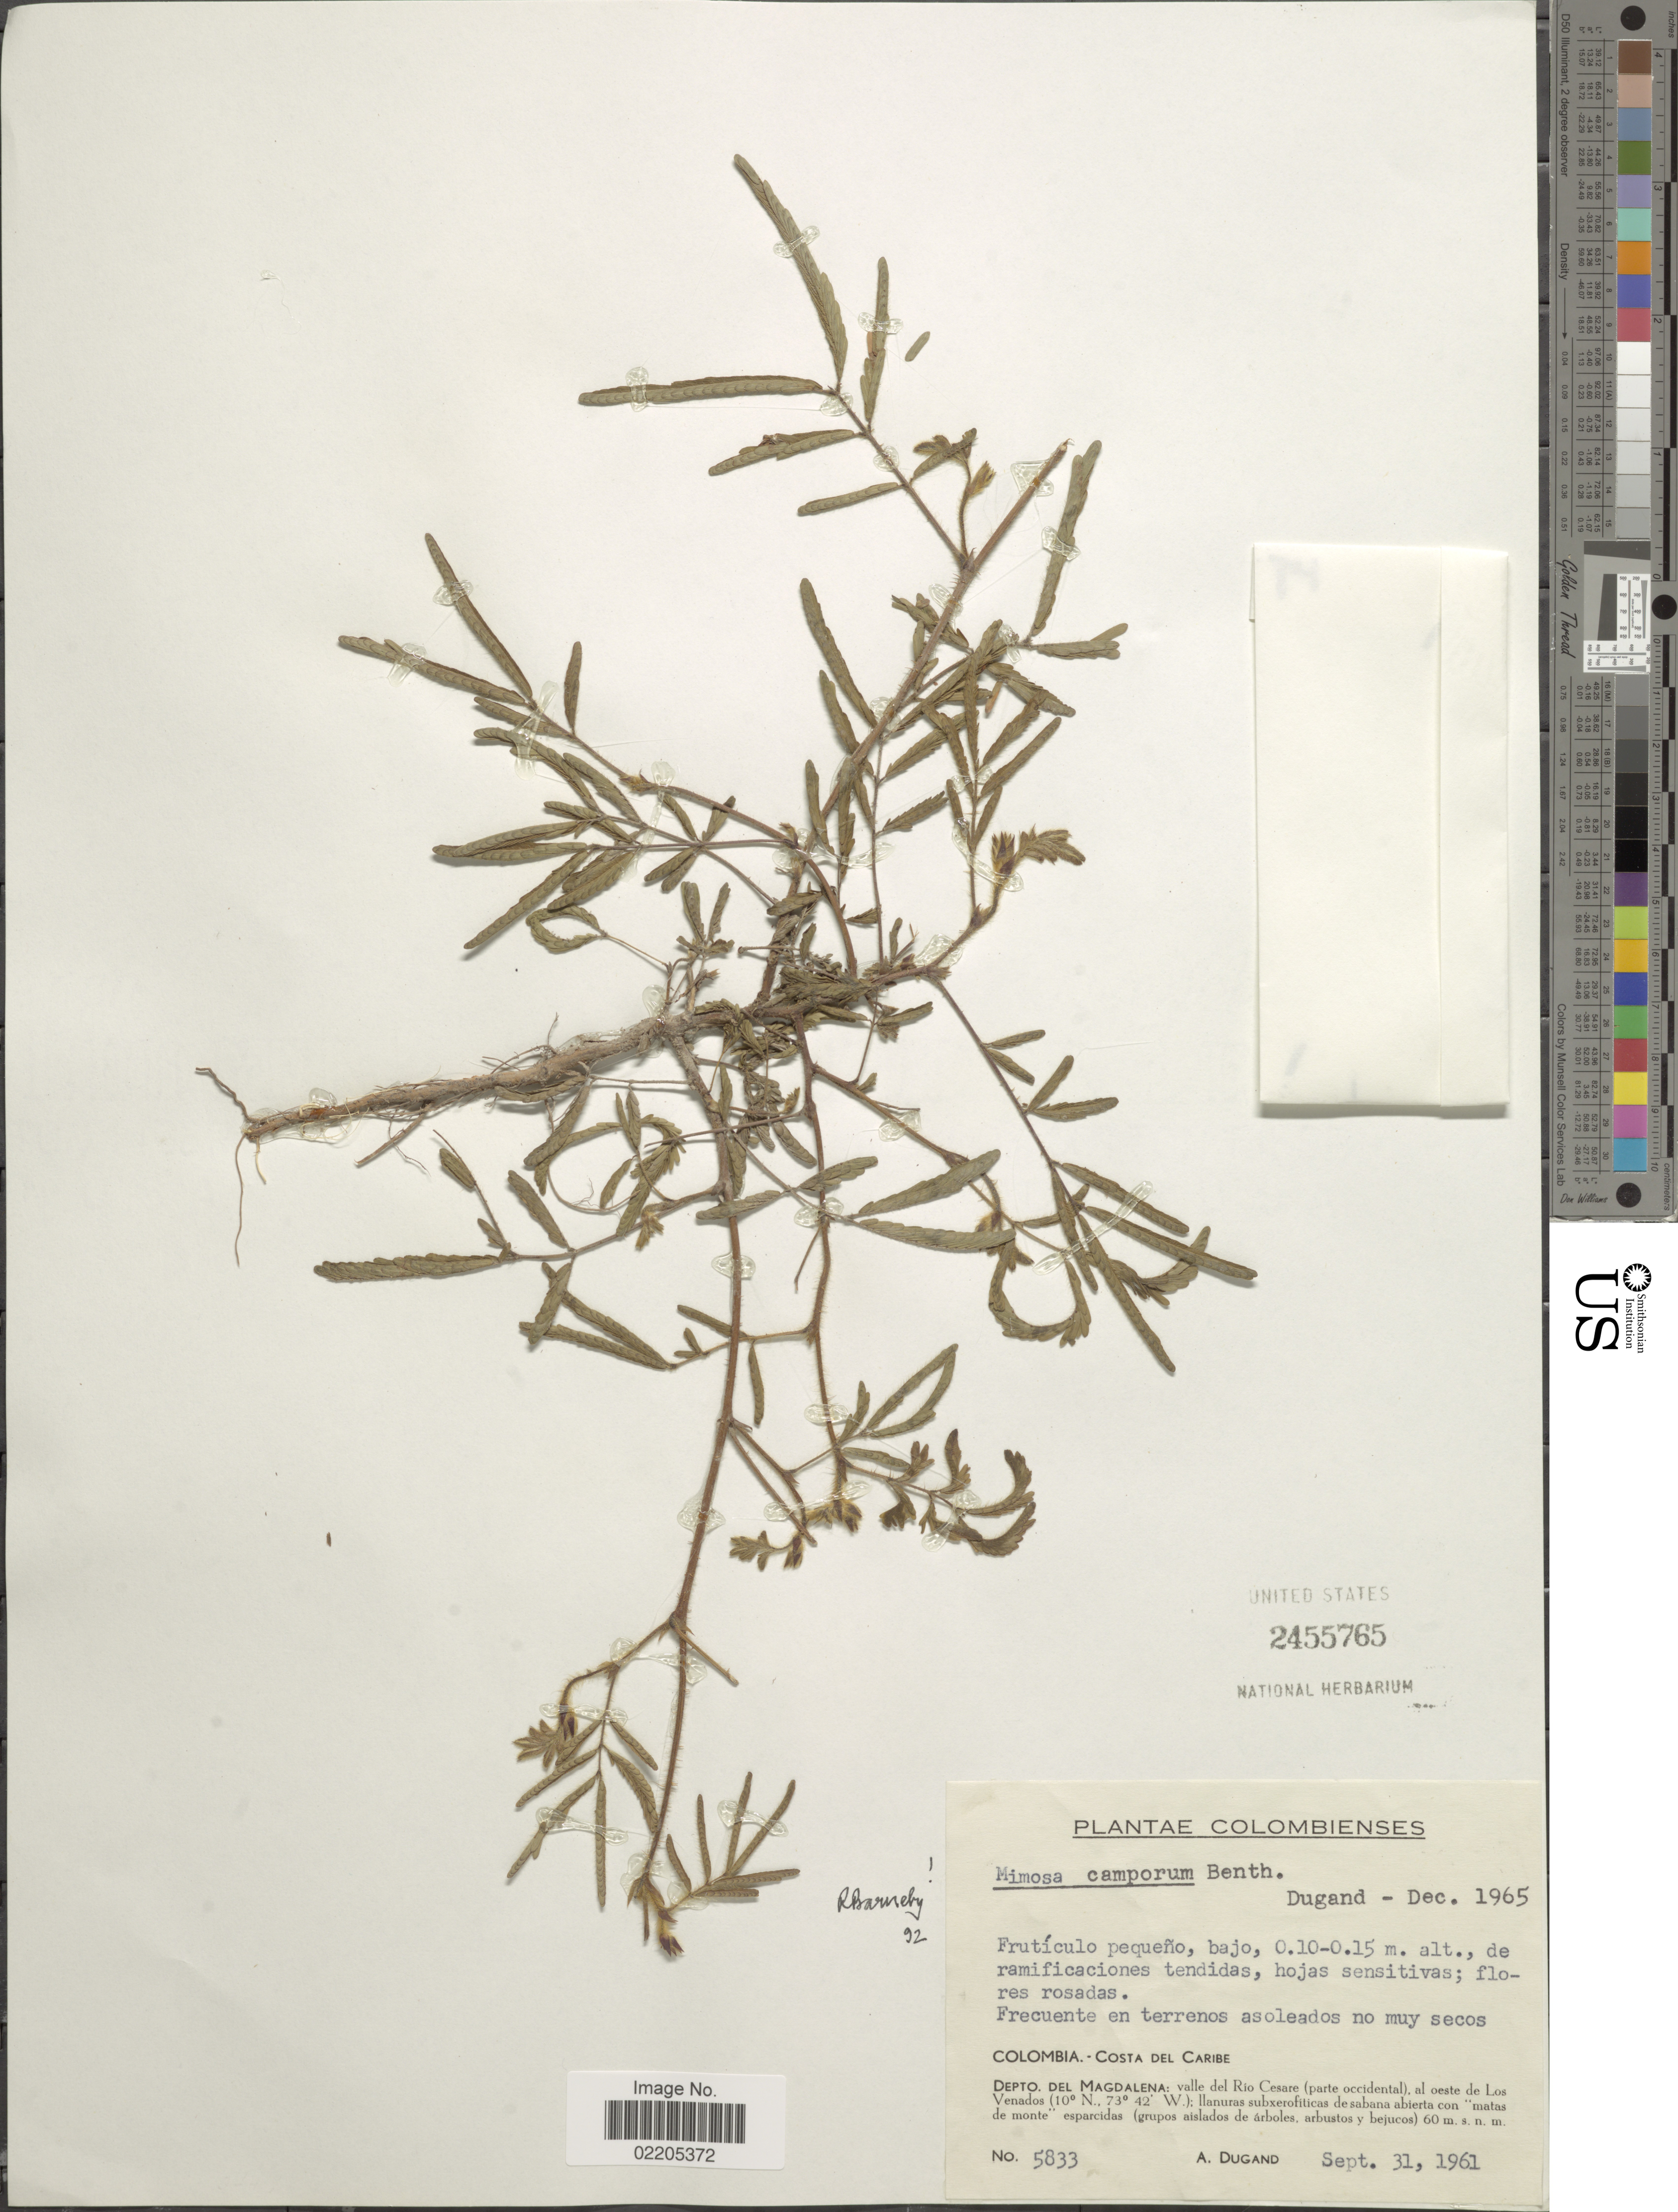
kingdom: Plantae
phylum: Tracheophyta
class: Magnoliopsida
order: Fabales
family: Fabaceae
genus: Mimosa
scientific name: Mimosa camporum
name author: Benth.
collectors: A. Dugand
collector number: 5833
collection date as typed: Transcribed d/m/y: 31/9/1961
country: Colombia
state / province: Magdalena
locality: Costa del Caribe, valle del Rio Cesare (parte occidental), al oeste de Los Venados.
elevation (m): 60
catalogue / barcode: US 2455765